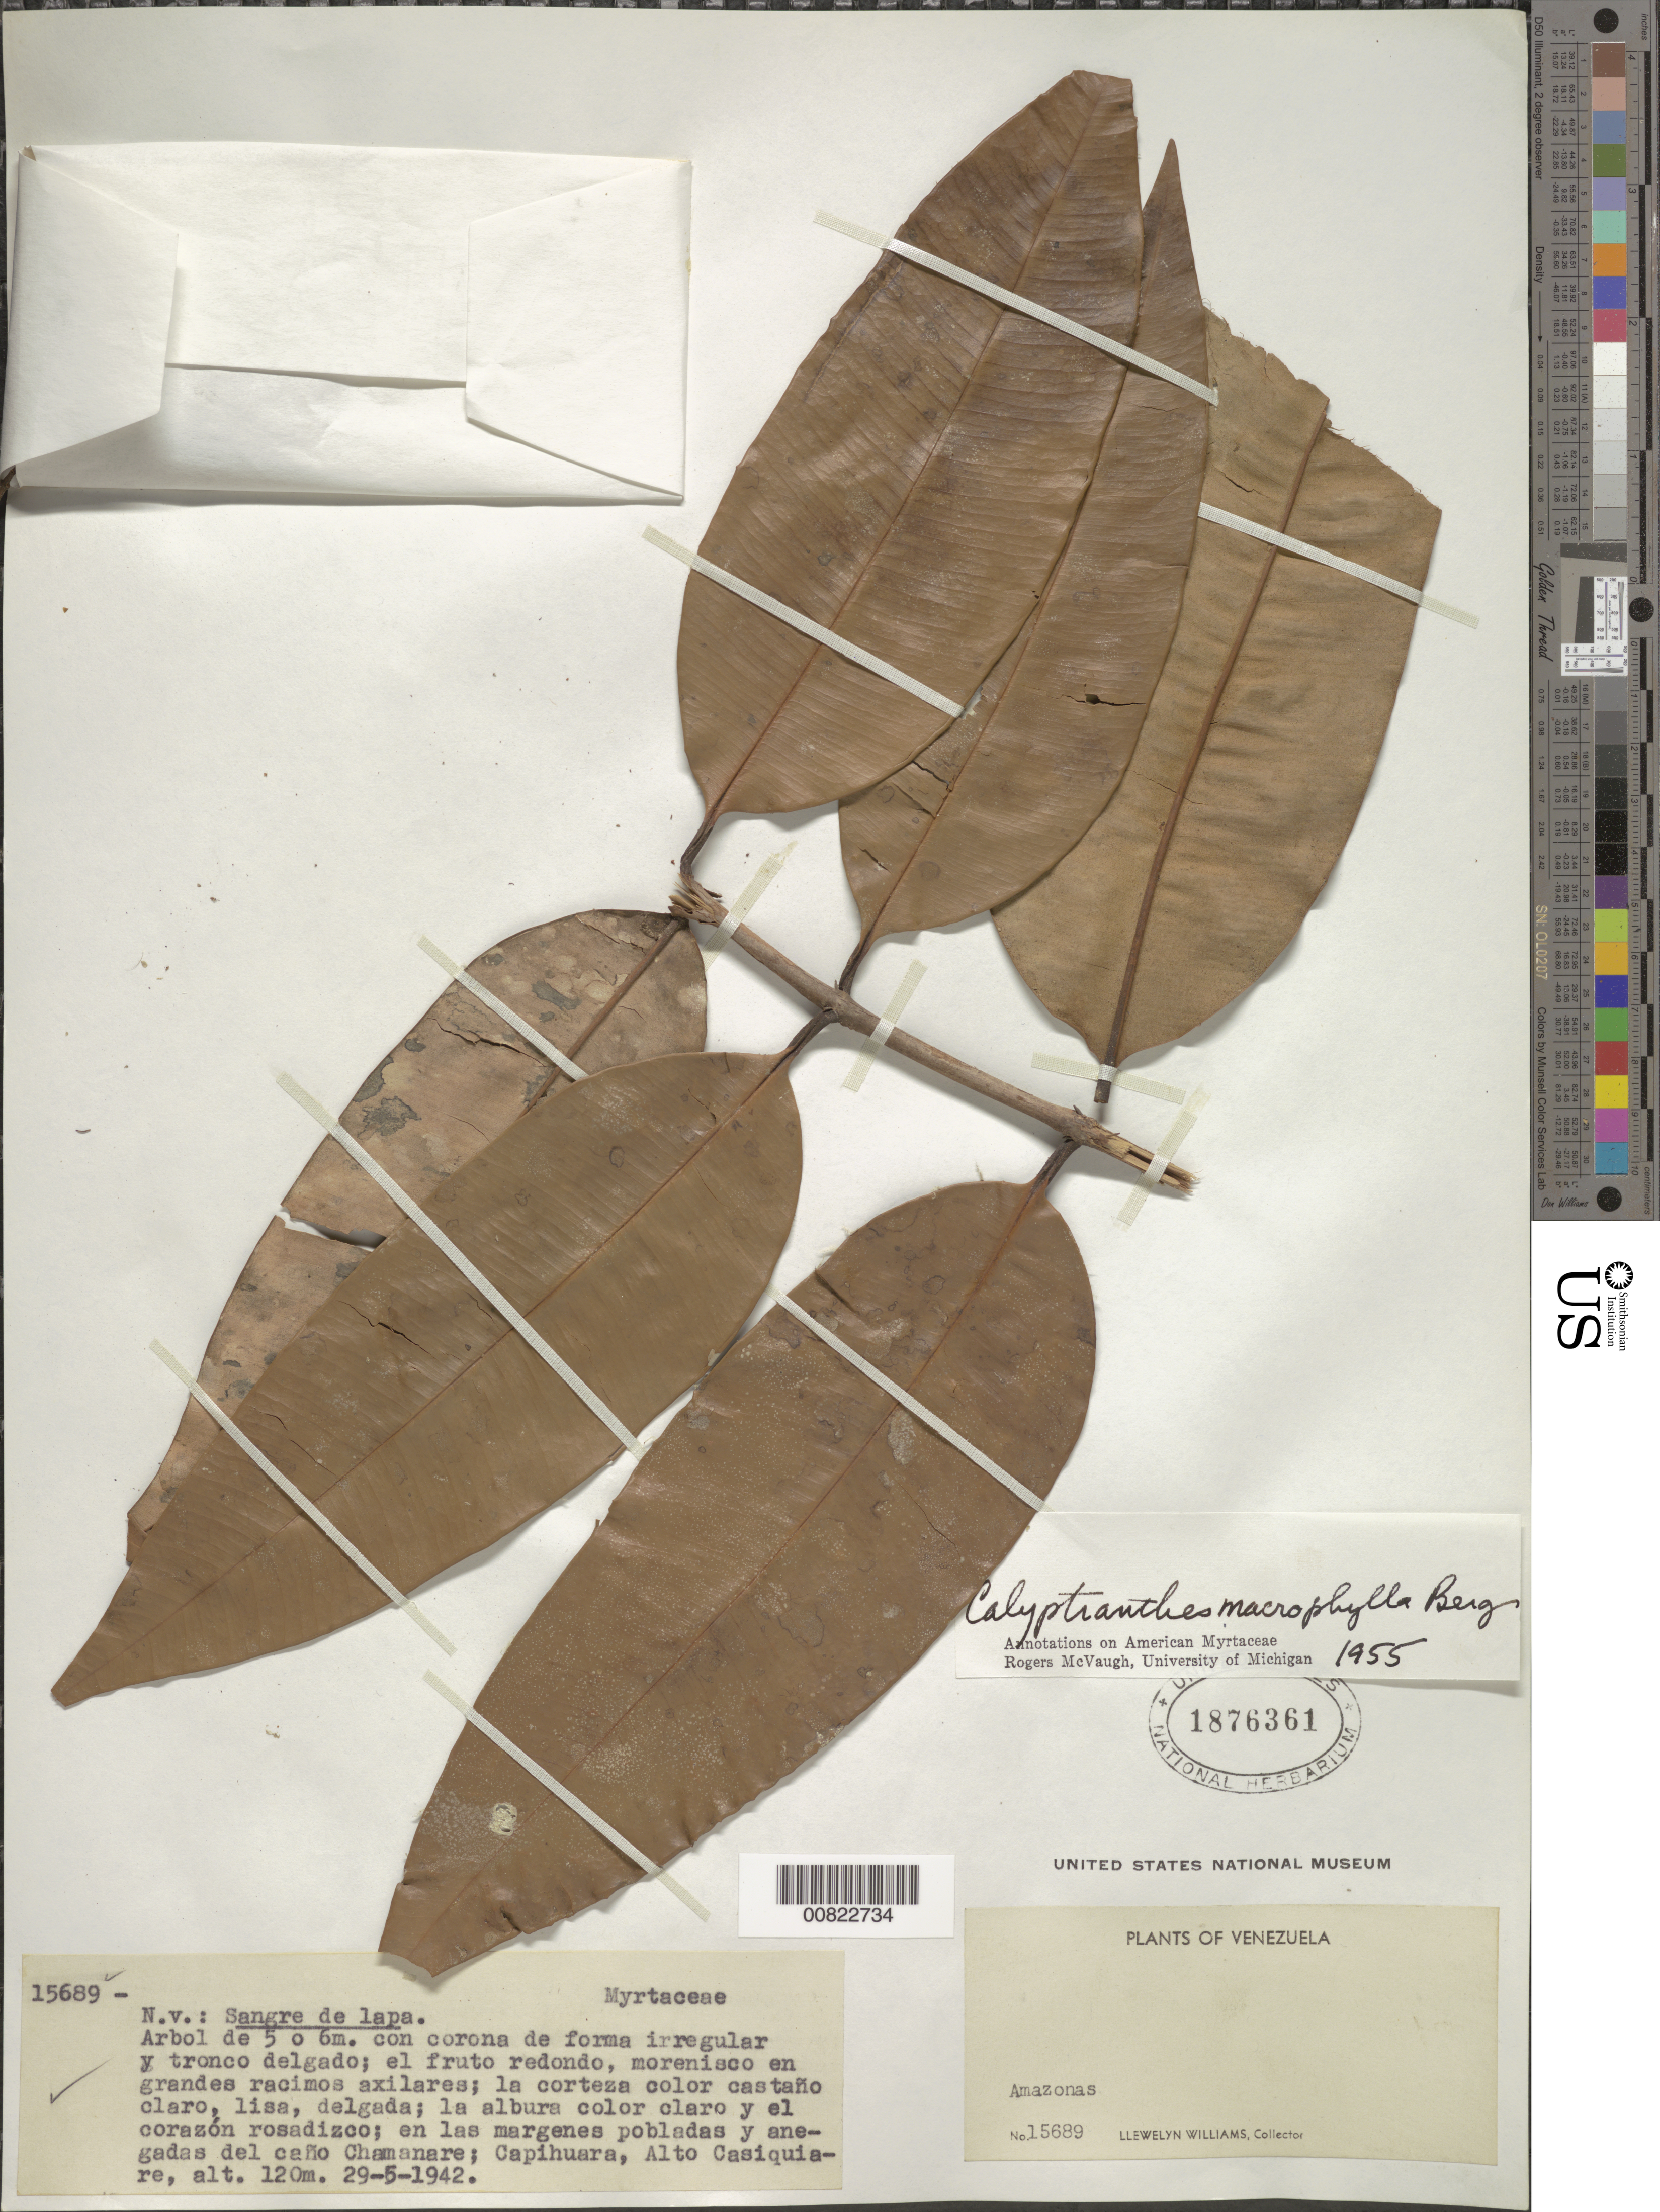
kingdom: Plantae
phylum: Tracheophyta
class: Magnoliopsida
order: Myrtales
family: Myrtaceae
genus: Myrcia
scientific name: Myrcia neospeciosa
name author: A.R. Lourenço & E. Lucas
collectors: Ll. Williams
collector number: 15689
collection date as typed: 29-May-42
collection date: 1942-05-29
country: Venezuela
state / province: Amazonas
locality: Capihuara, Alto Casiquiare, Caño Chamanare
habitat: Margenes pobladas y anegadas del caño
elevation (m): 120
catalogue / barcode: US 1876361